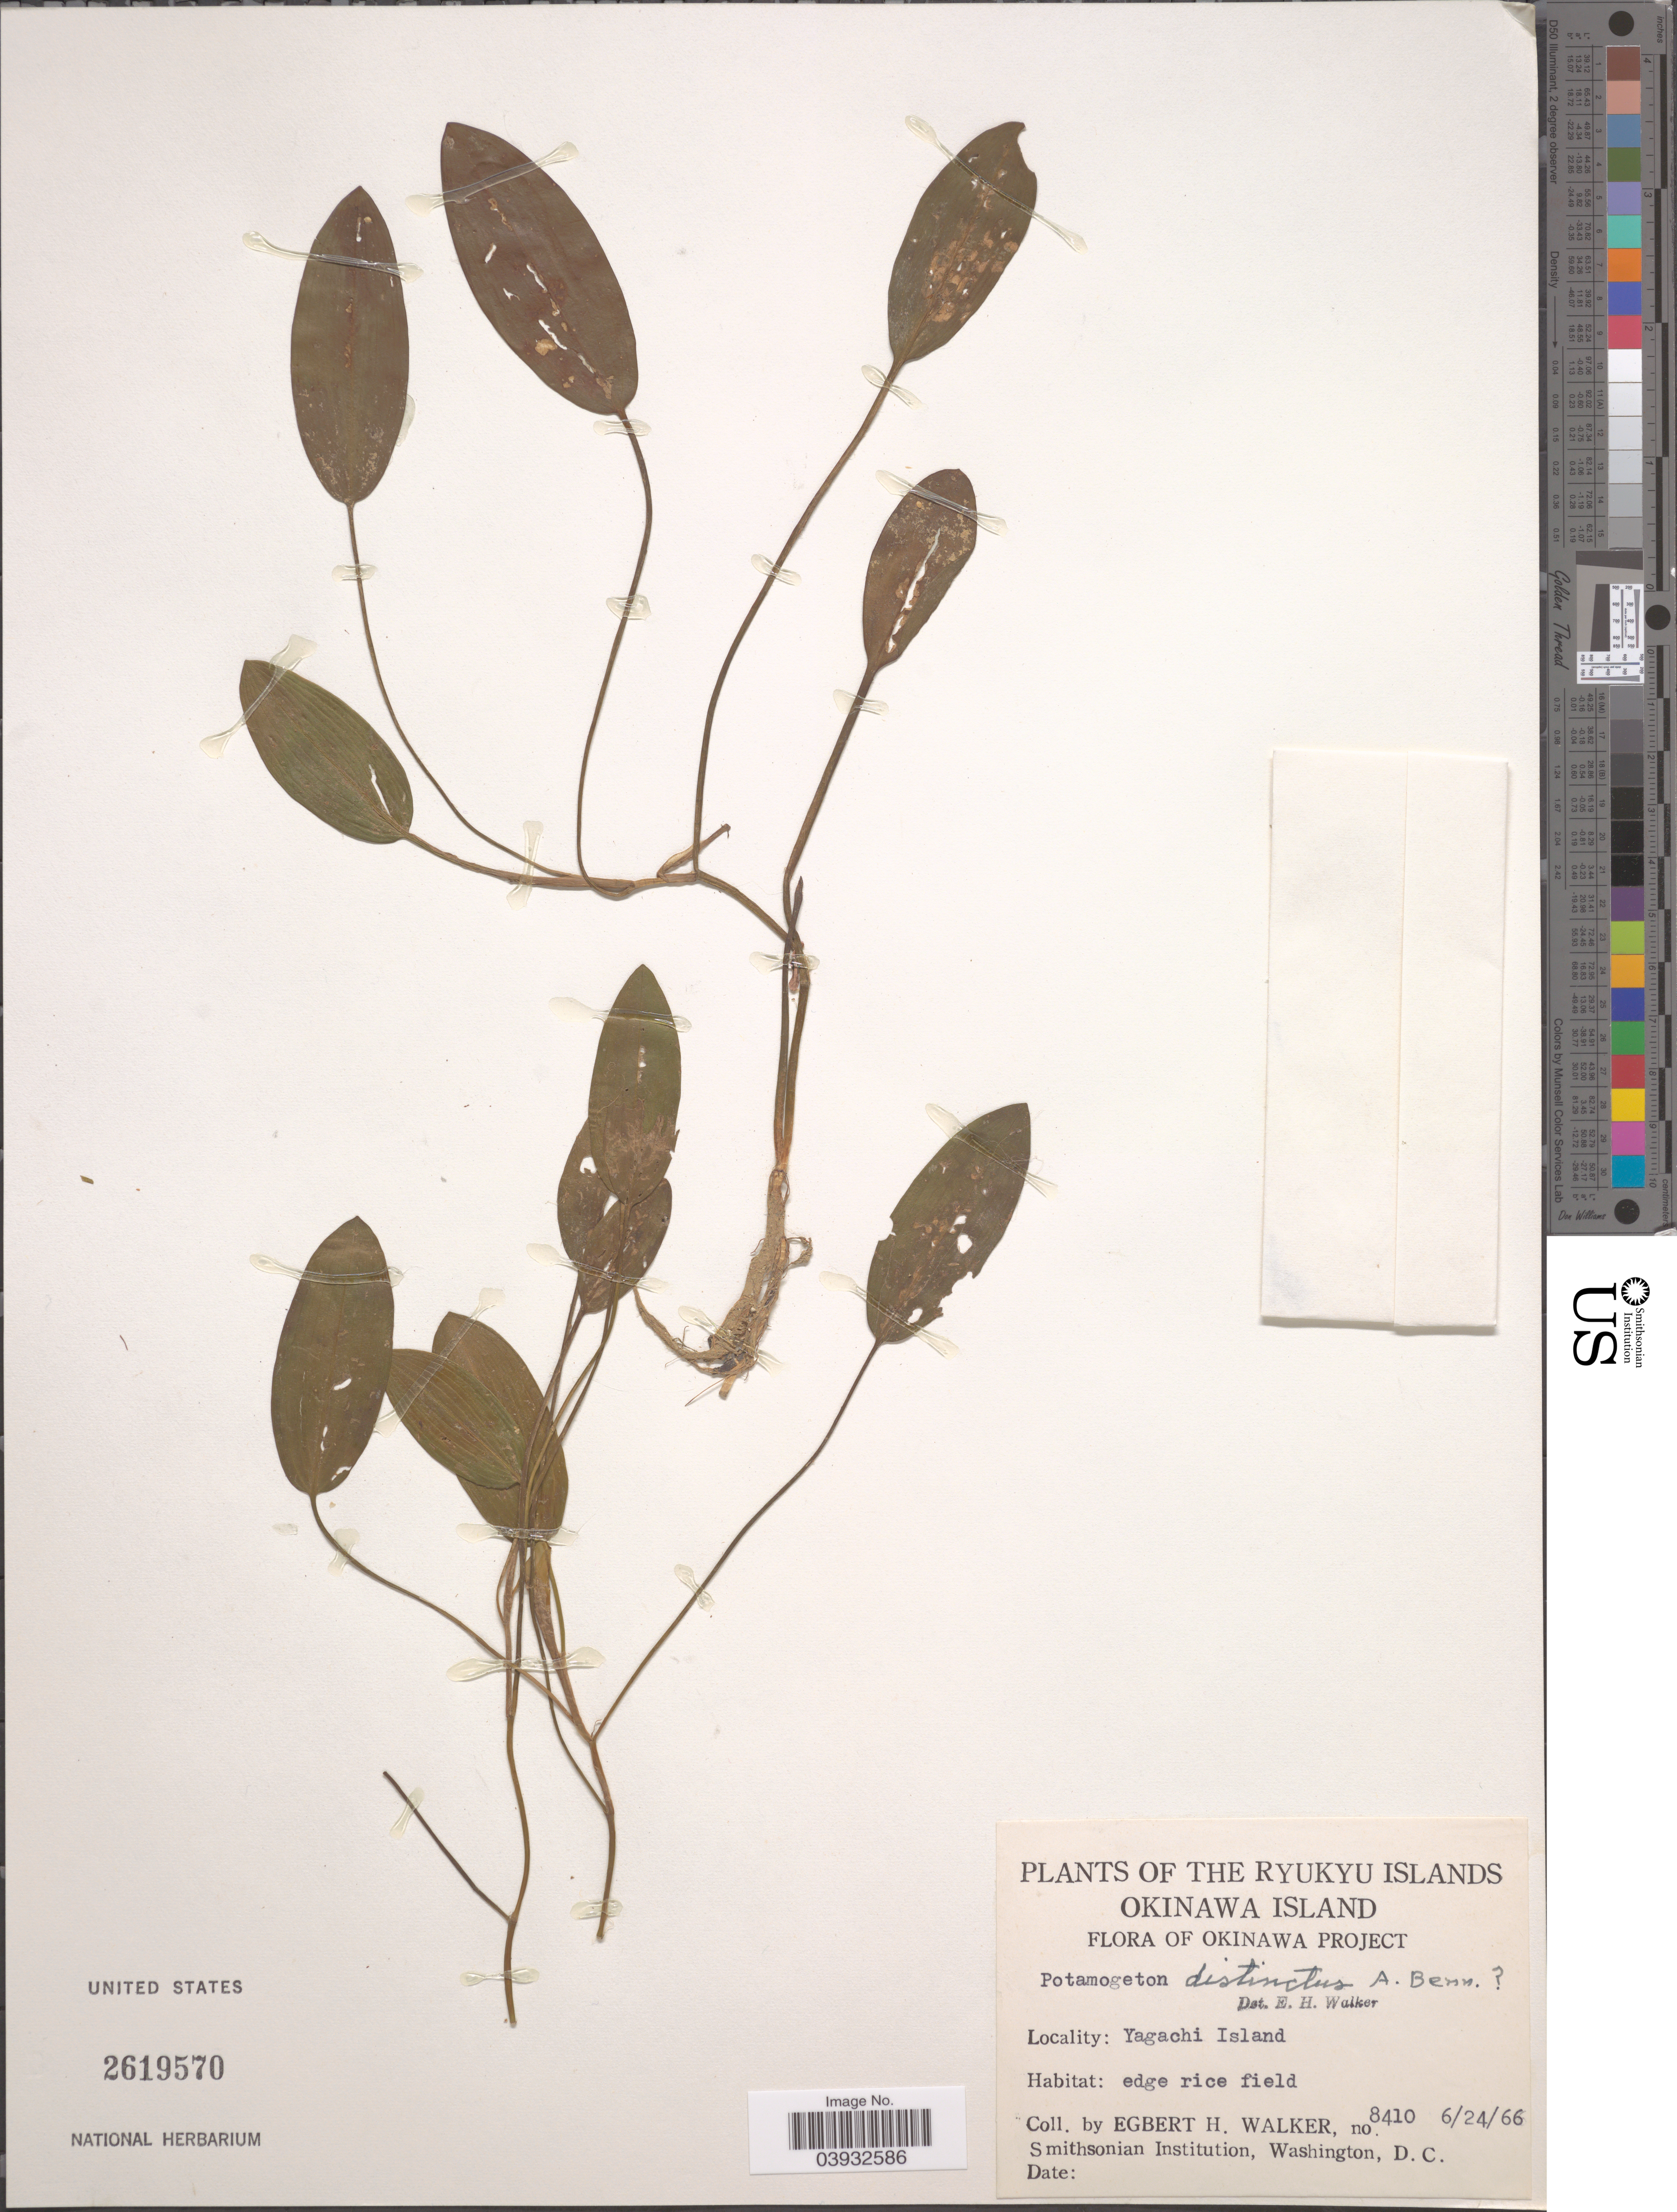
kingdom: Plantae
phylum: Tracheophyta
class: Liliopsida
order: Alismatales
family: Potamogetonaceae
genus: Potamogeton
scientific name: Potamogeton distinctus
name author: A. Benn.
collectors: E. H. Walker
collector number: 8410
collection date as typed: Transcribed d/m/y: 24/6/66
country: Japan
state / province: Okinawa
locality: Ryukyu Islands. Okinawa Island. Okinawa Project. Yagachi Island.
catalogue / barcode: US 2619570